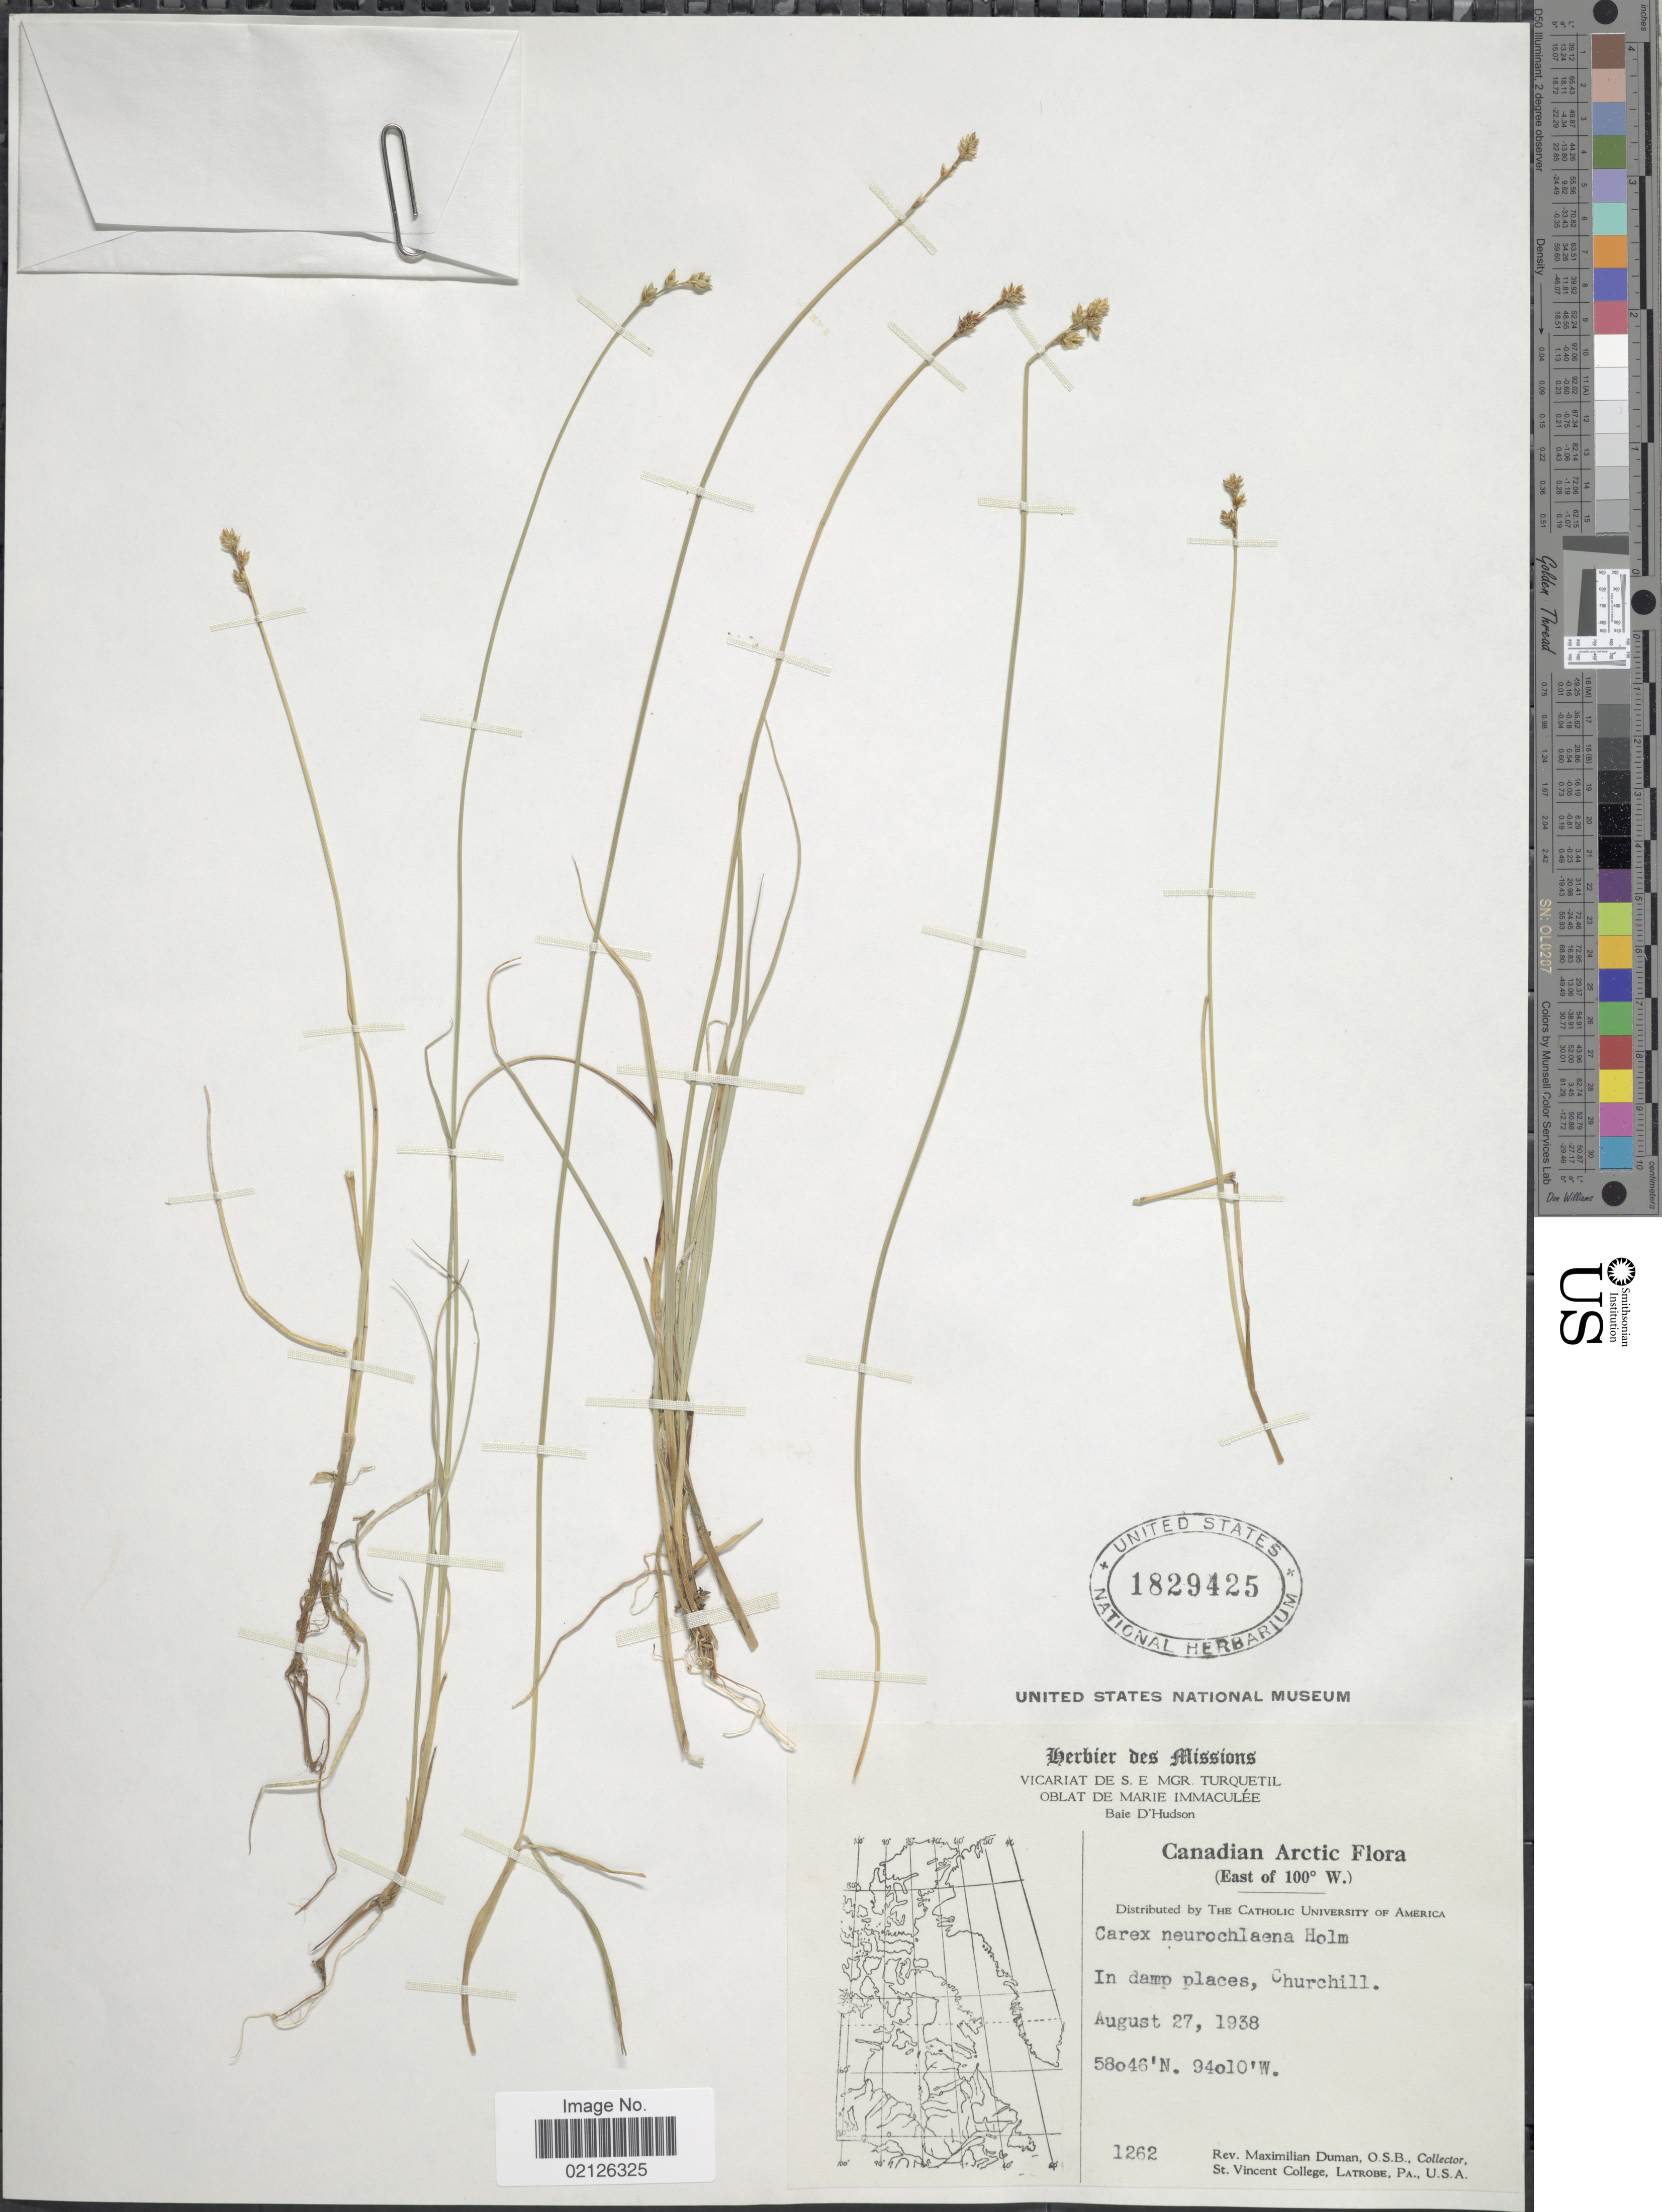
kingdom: Plantae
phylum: Tracheophyta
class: Liliopsida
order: Poales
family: Cyperaceae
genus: Carex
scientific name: Carex heleonastes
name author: Ehrh. ex L. f.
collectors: M. Duman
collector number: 1262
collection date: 1938-08-27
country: Canada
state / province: Manitoba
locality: Canadian Arctic (East of 100° W.) Churchill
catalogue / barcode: US 1829425